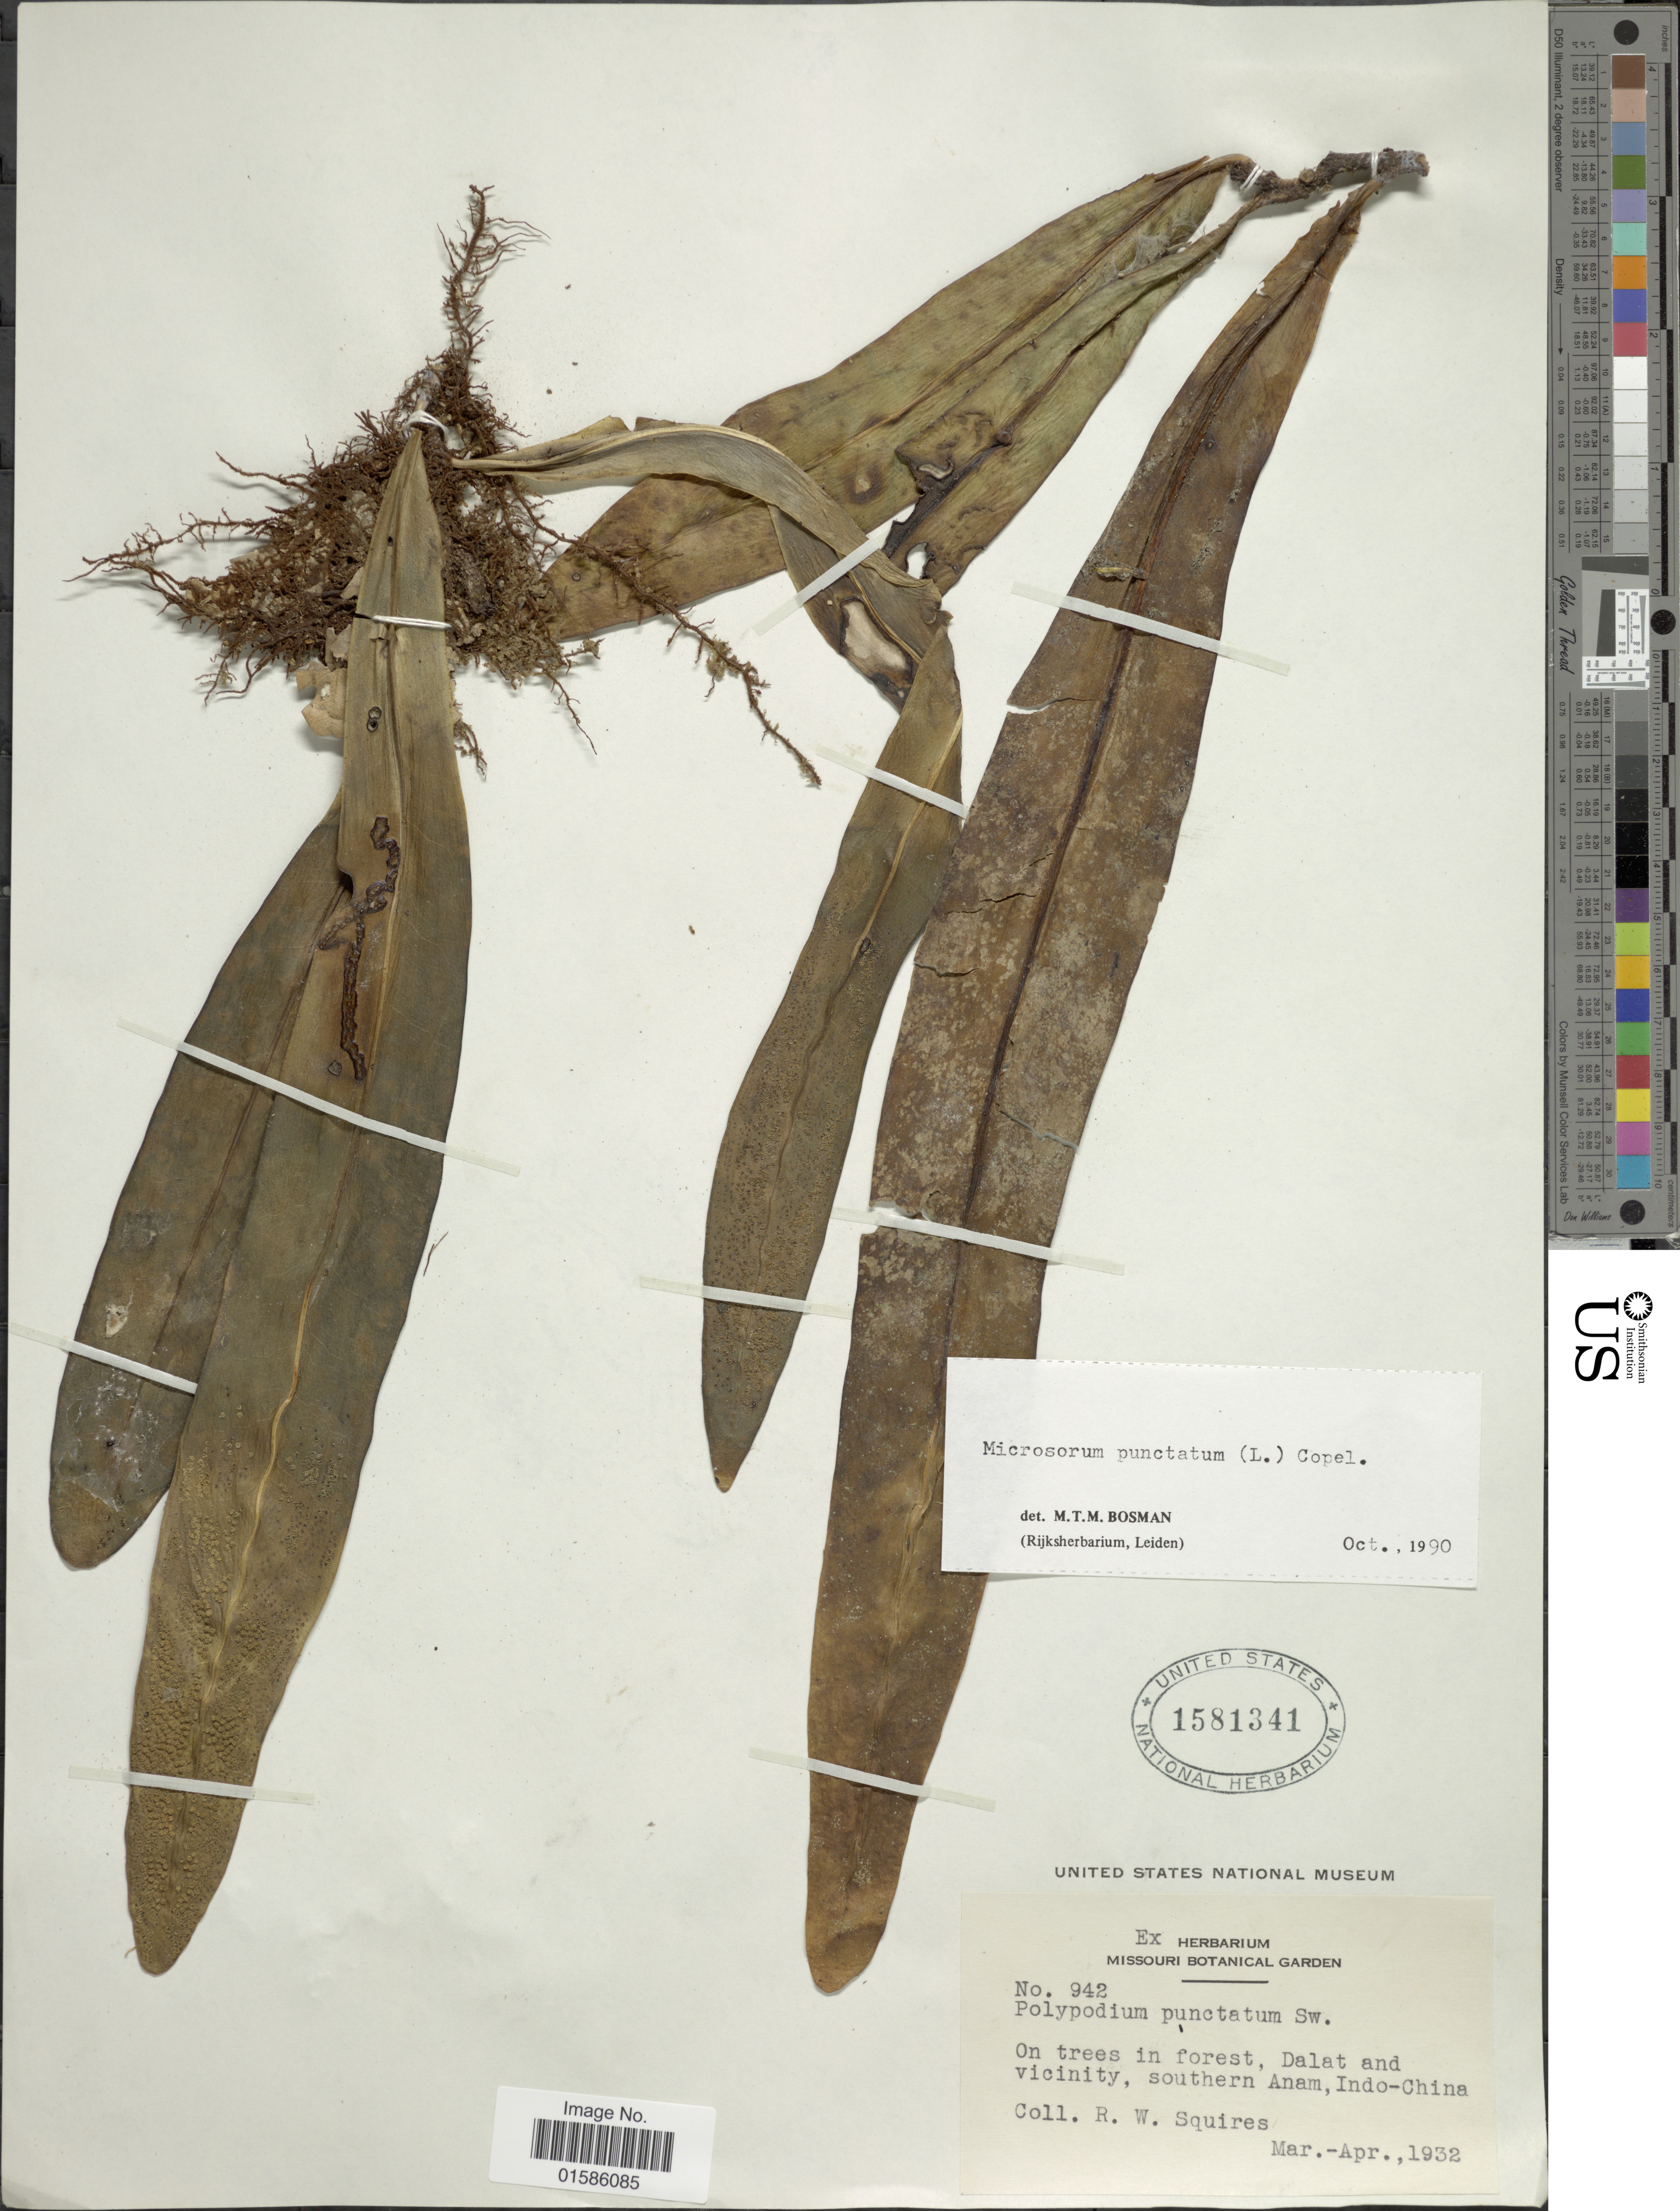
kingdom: Plantae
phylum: Tracheophyta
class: Polypodiopsida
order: Polypodiales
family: Polypodiaceae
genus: Microsorum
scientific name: Microsorum punctatum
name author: (L.) Copel.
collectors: R. Squires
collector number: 942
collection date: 1932-03/1932-04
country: Vietnam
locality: On trees in forest, Dalat and vicinity, southern Anam, Indo-China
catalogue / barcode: US 1581341